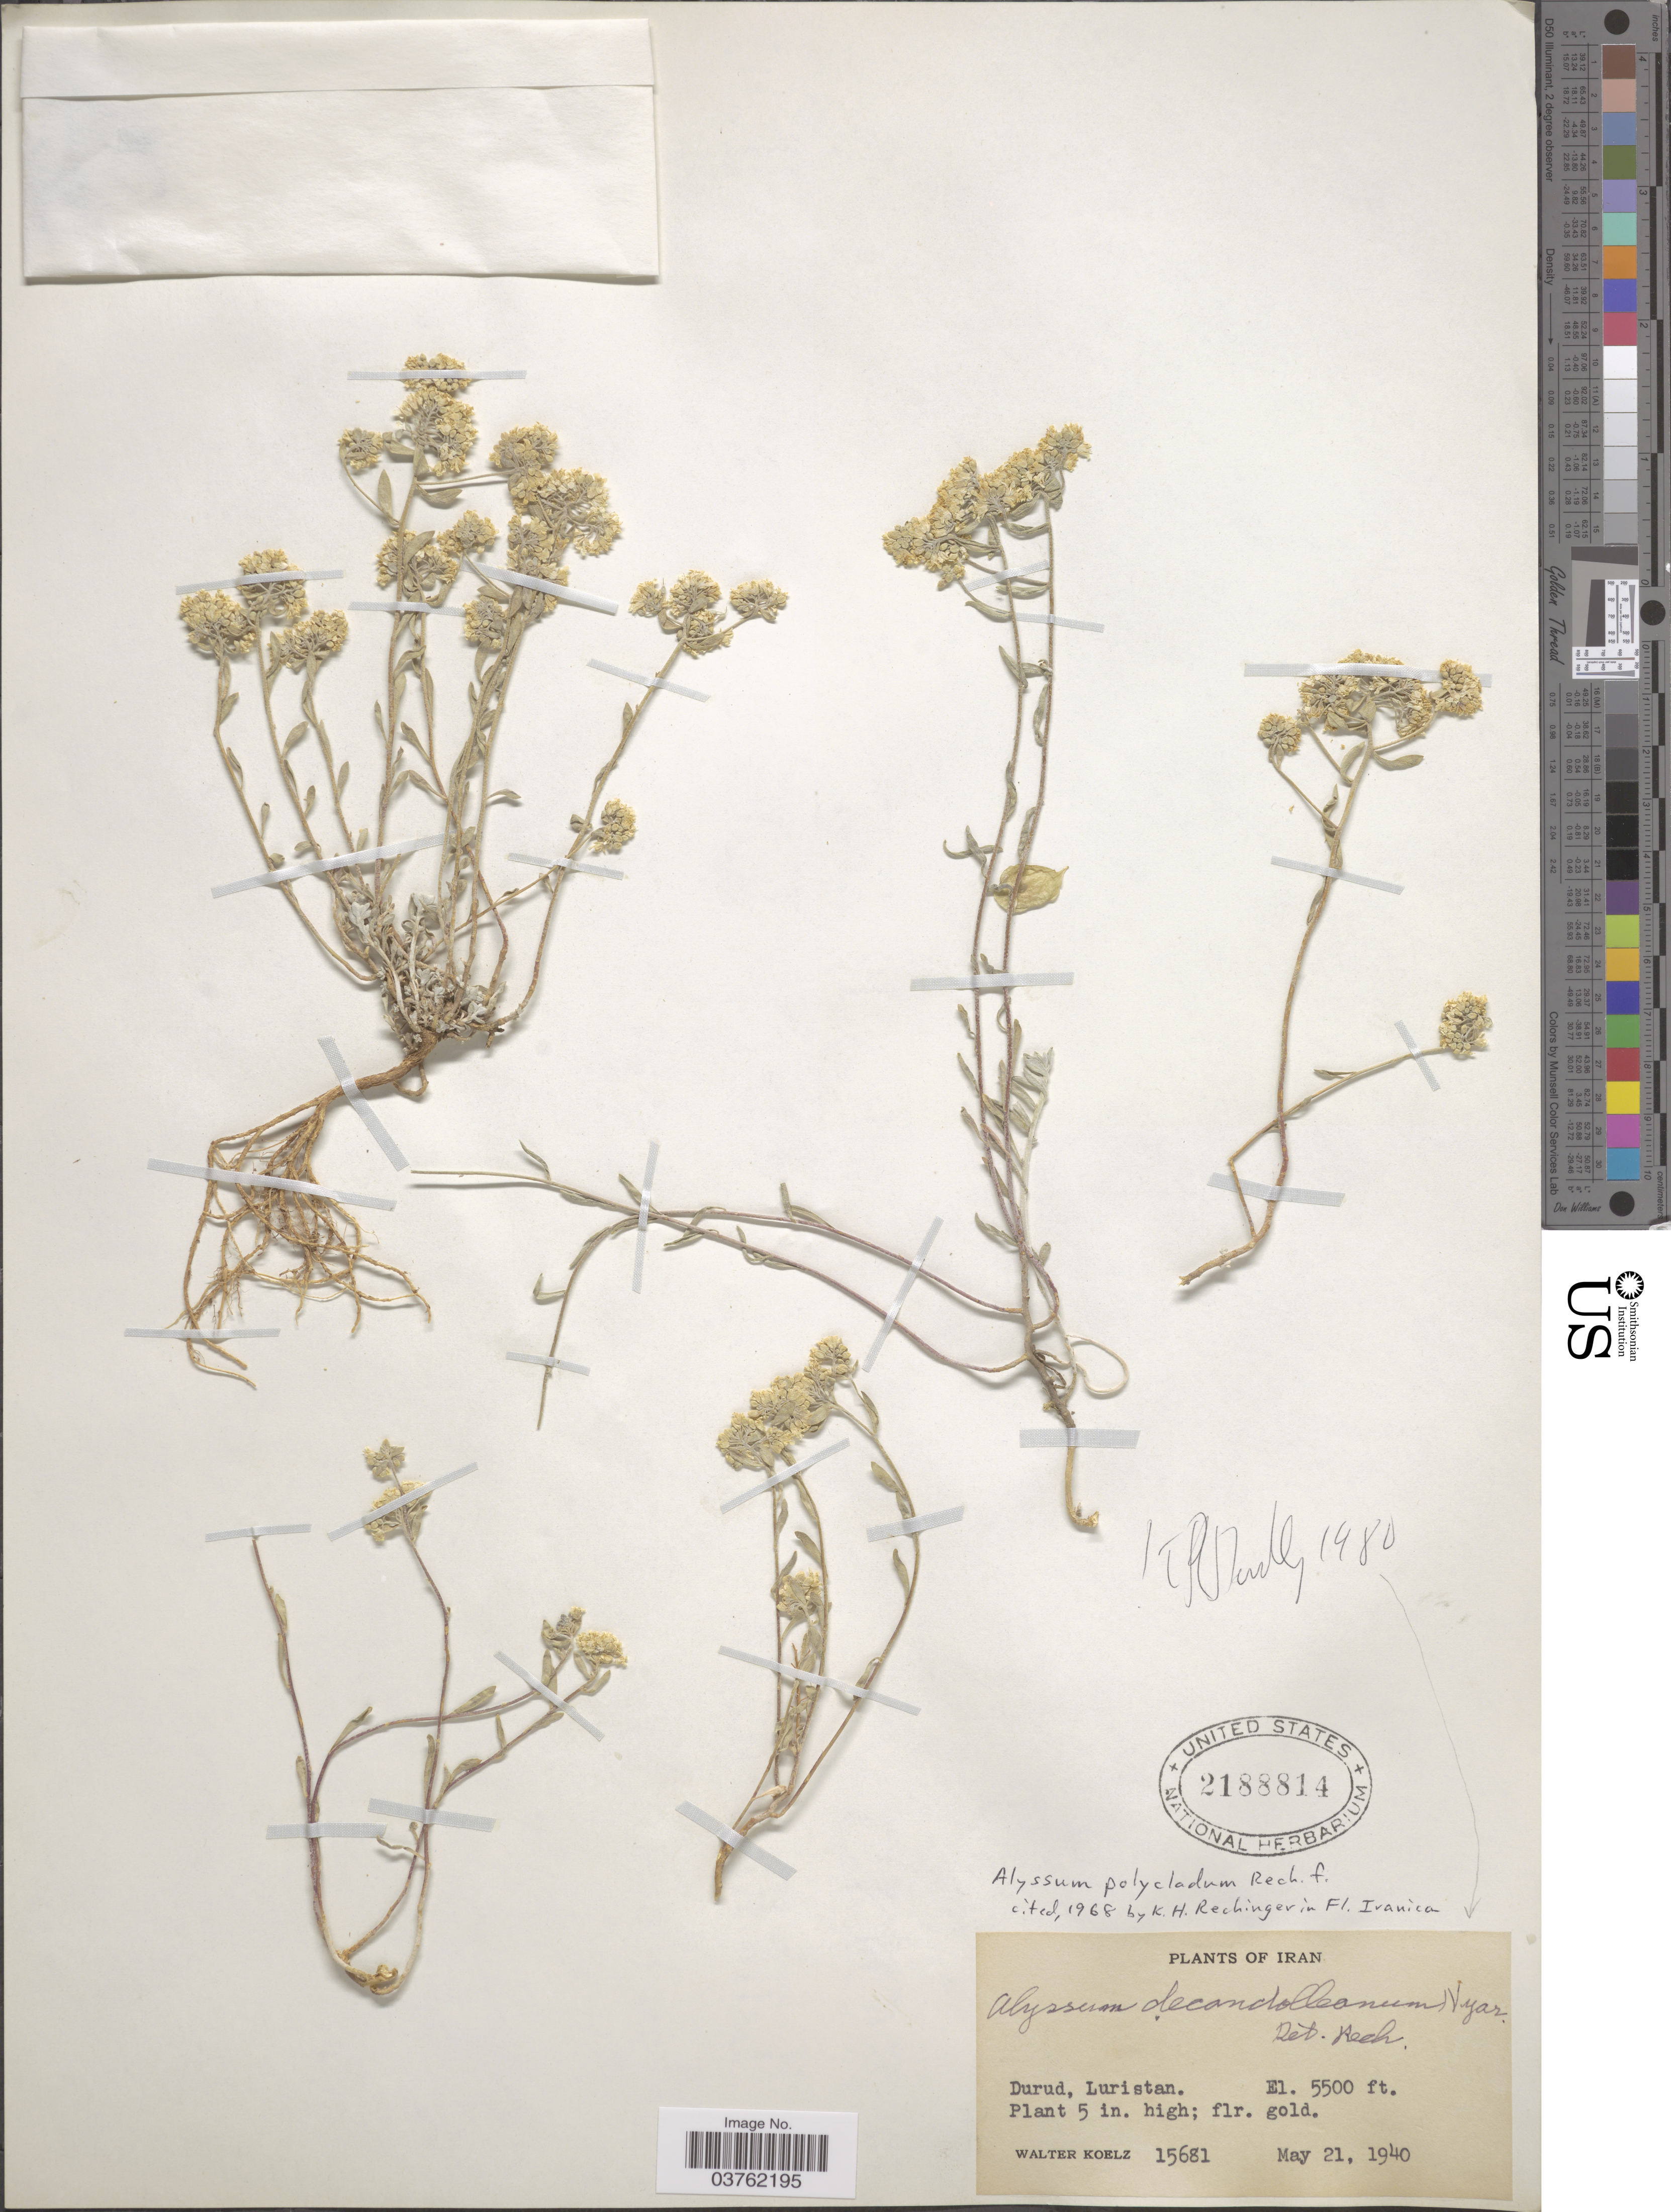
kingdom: Plantae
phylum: Tracheophyta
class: Magnoliopsida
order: Brassicales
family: Brassicaceae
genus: Alyssum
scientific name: Alyssum decandolleanum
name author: Nyár.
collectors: W. N. Koelz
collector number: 15681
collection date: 1940-05-21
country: Iran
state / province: Lorestan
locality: Durud, Luristan.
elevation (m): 1676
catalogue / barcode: US 2188814